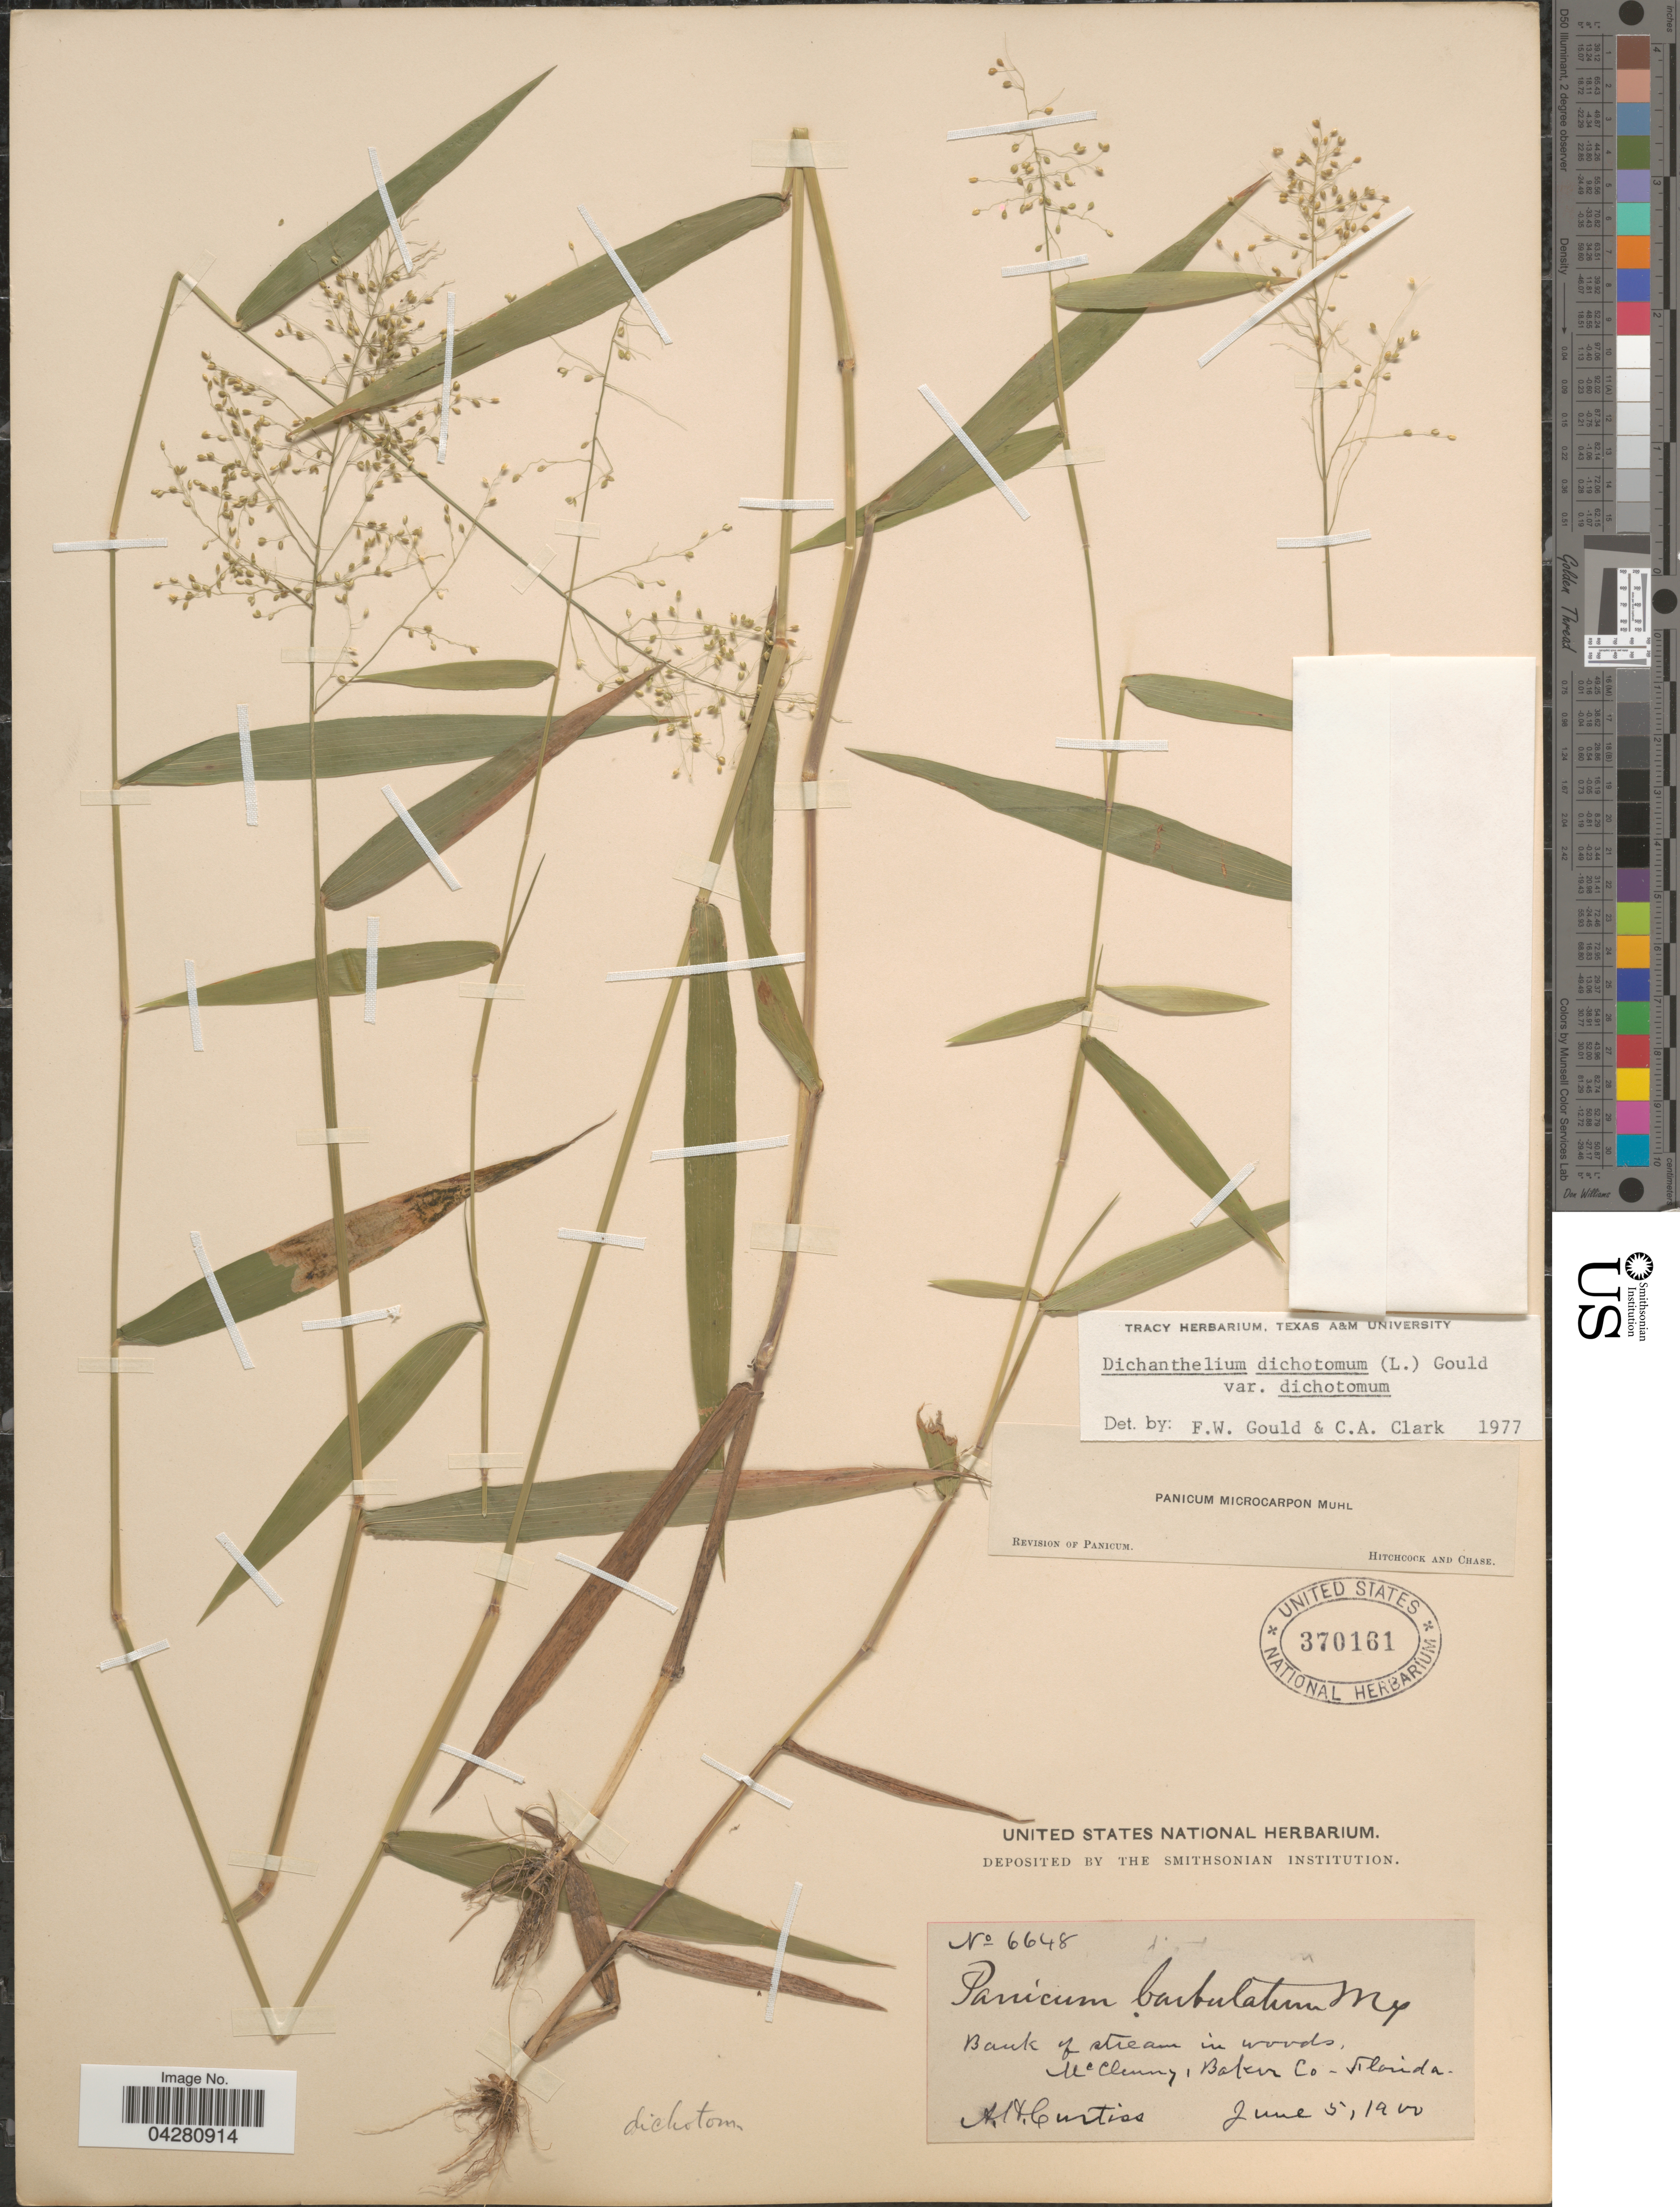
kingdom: Plantae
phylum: Tracheophyta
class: Liliopsida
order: Poales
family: Poaceae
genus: Dichanthelium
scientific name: Dichanthelium dichotomum var. dichotomum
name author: (L.) Gould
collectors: A. H. Curtiss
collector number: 6648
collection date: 1900-06-05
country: United States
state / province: Florida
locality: Bank of stream in woods, McClenny, Baker Co.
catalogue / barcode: US 370161